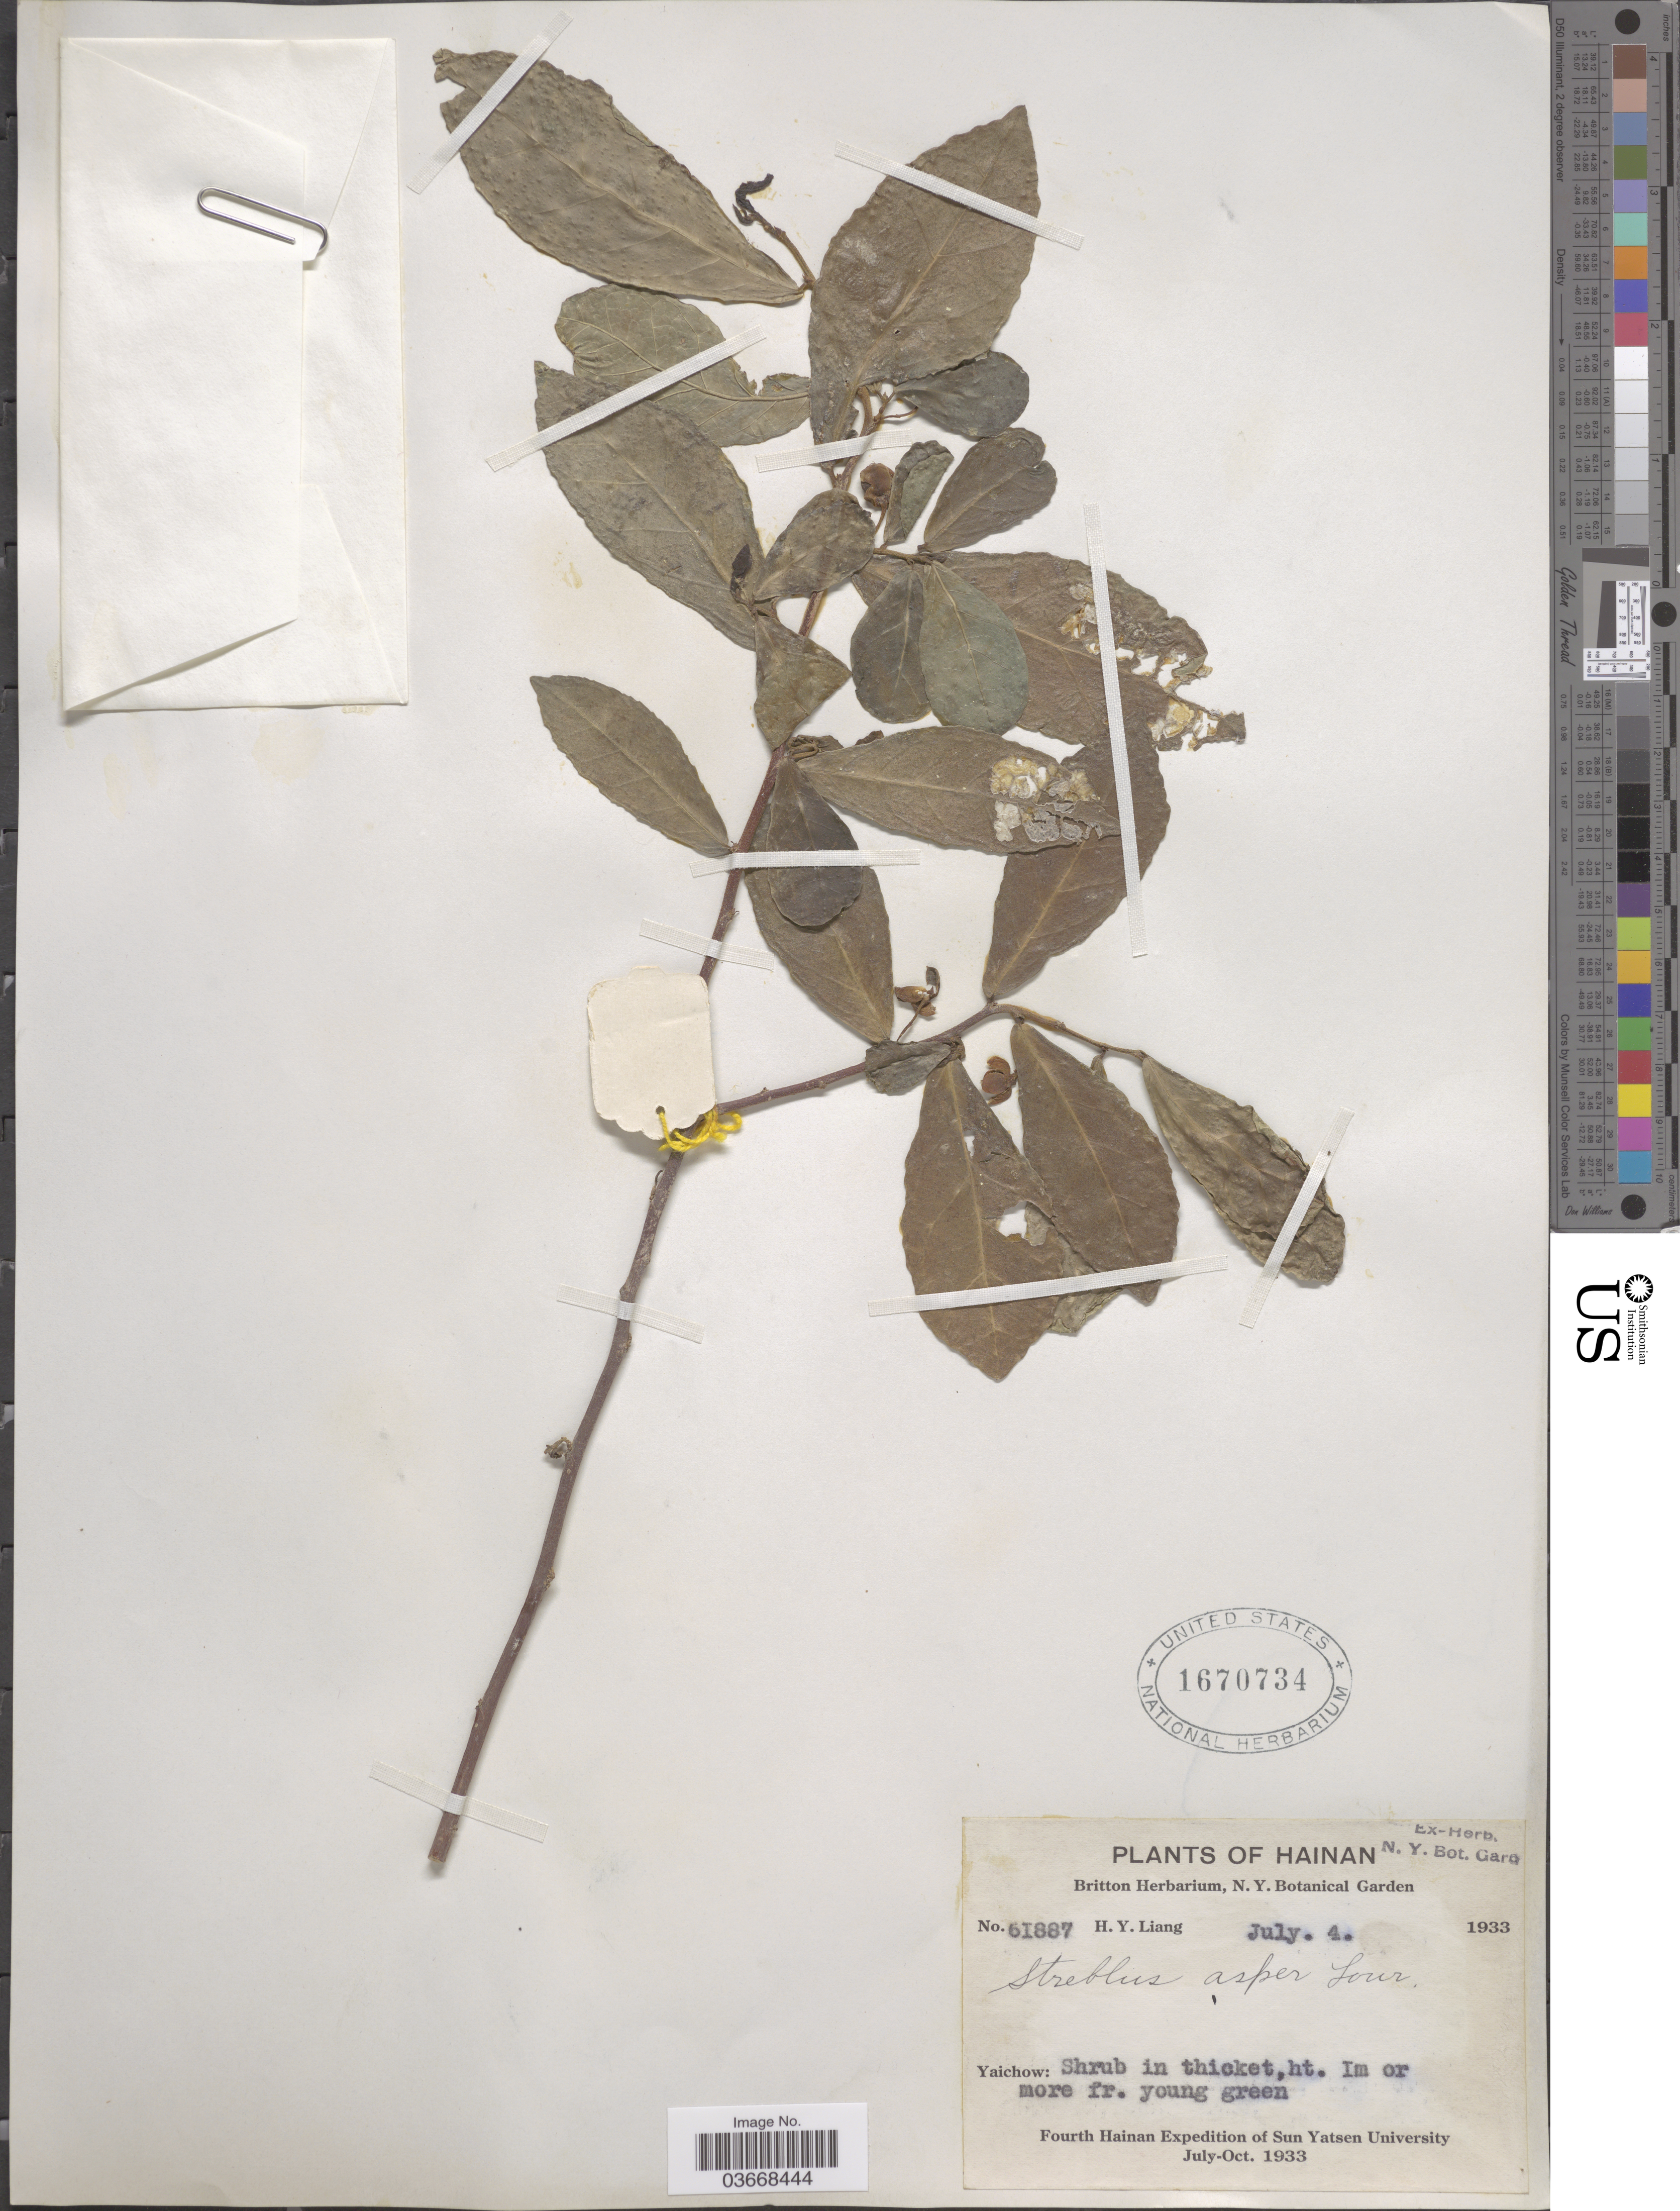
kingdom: Plantae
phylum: Tracheophyta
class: Magnoliopsida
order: Rosales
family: Moraceae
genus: Streblus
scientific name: Streblus asper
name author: Lour.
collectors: H. Y. Liang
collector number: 61887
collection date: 1933-07-04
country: China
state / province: Hainan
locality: Yaichow.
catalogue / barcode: US 1670734